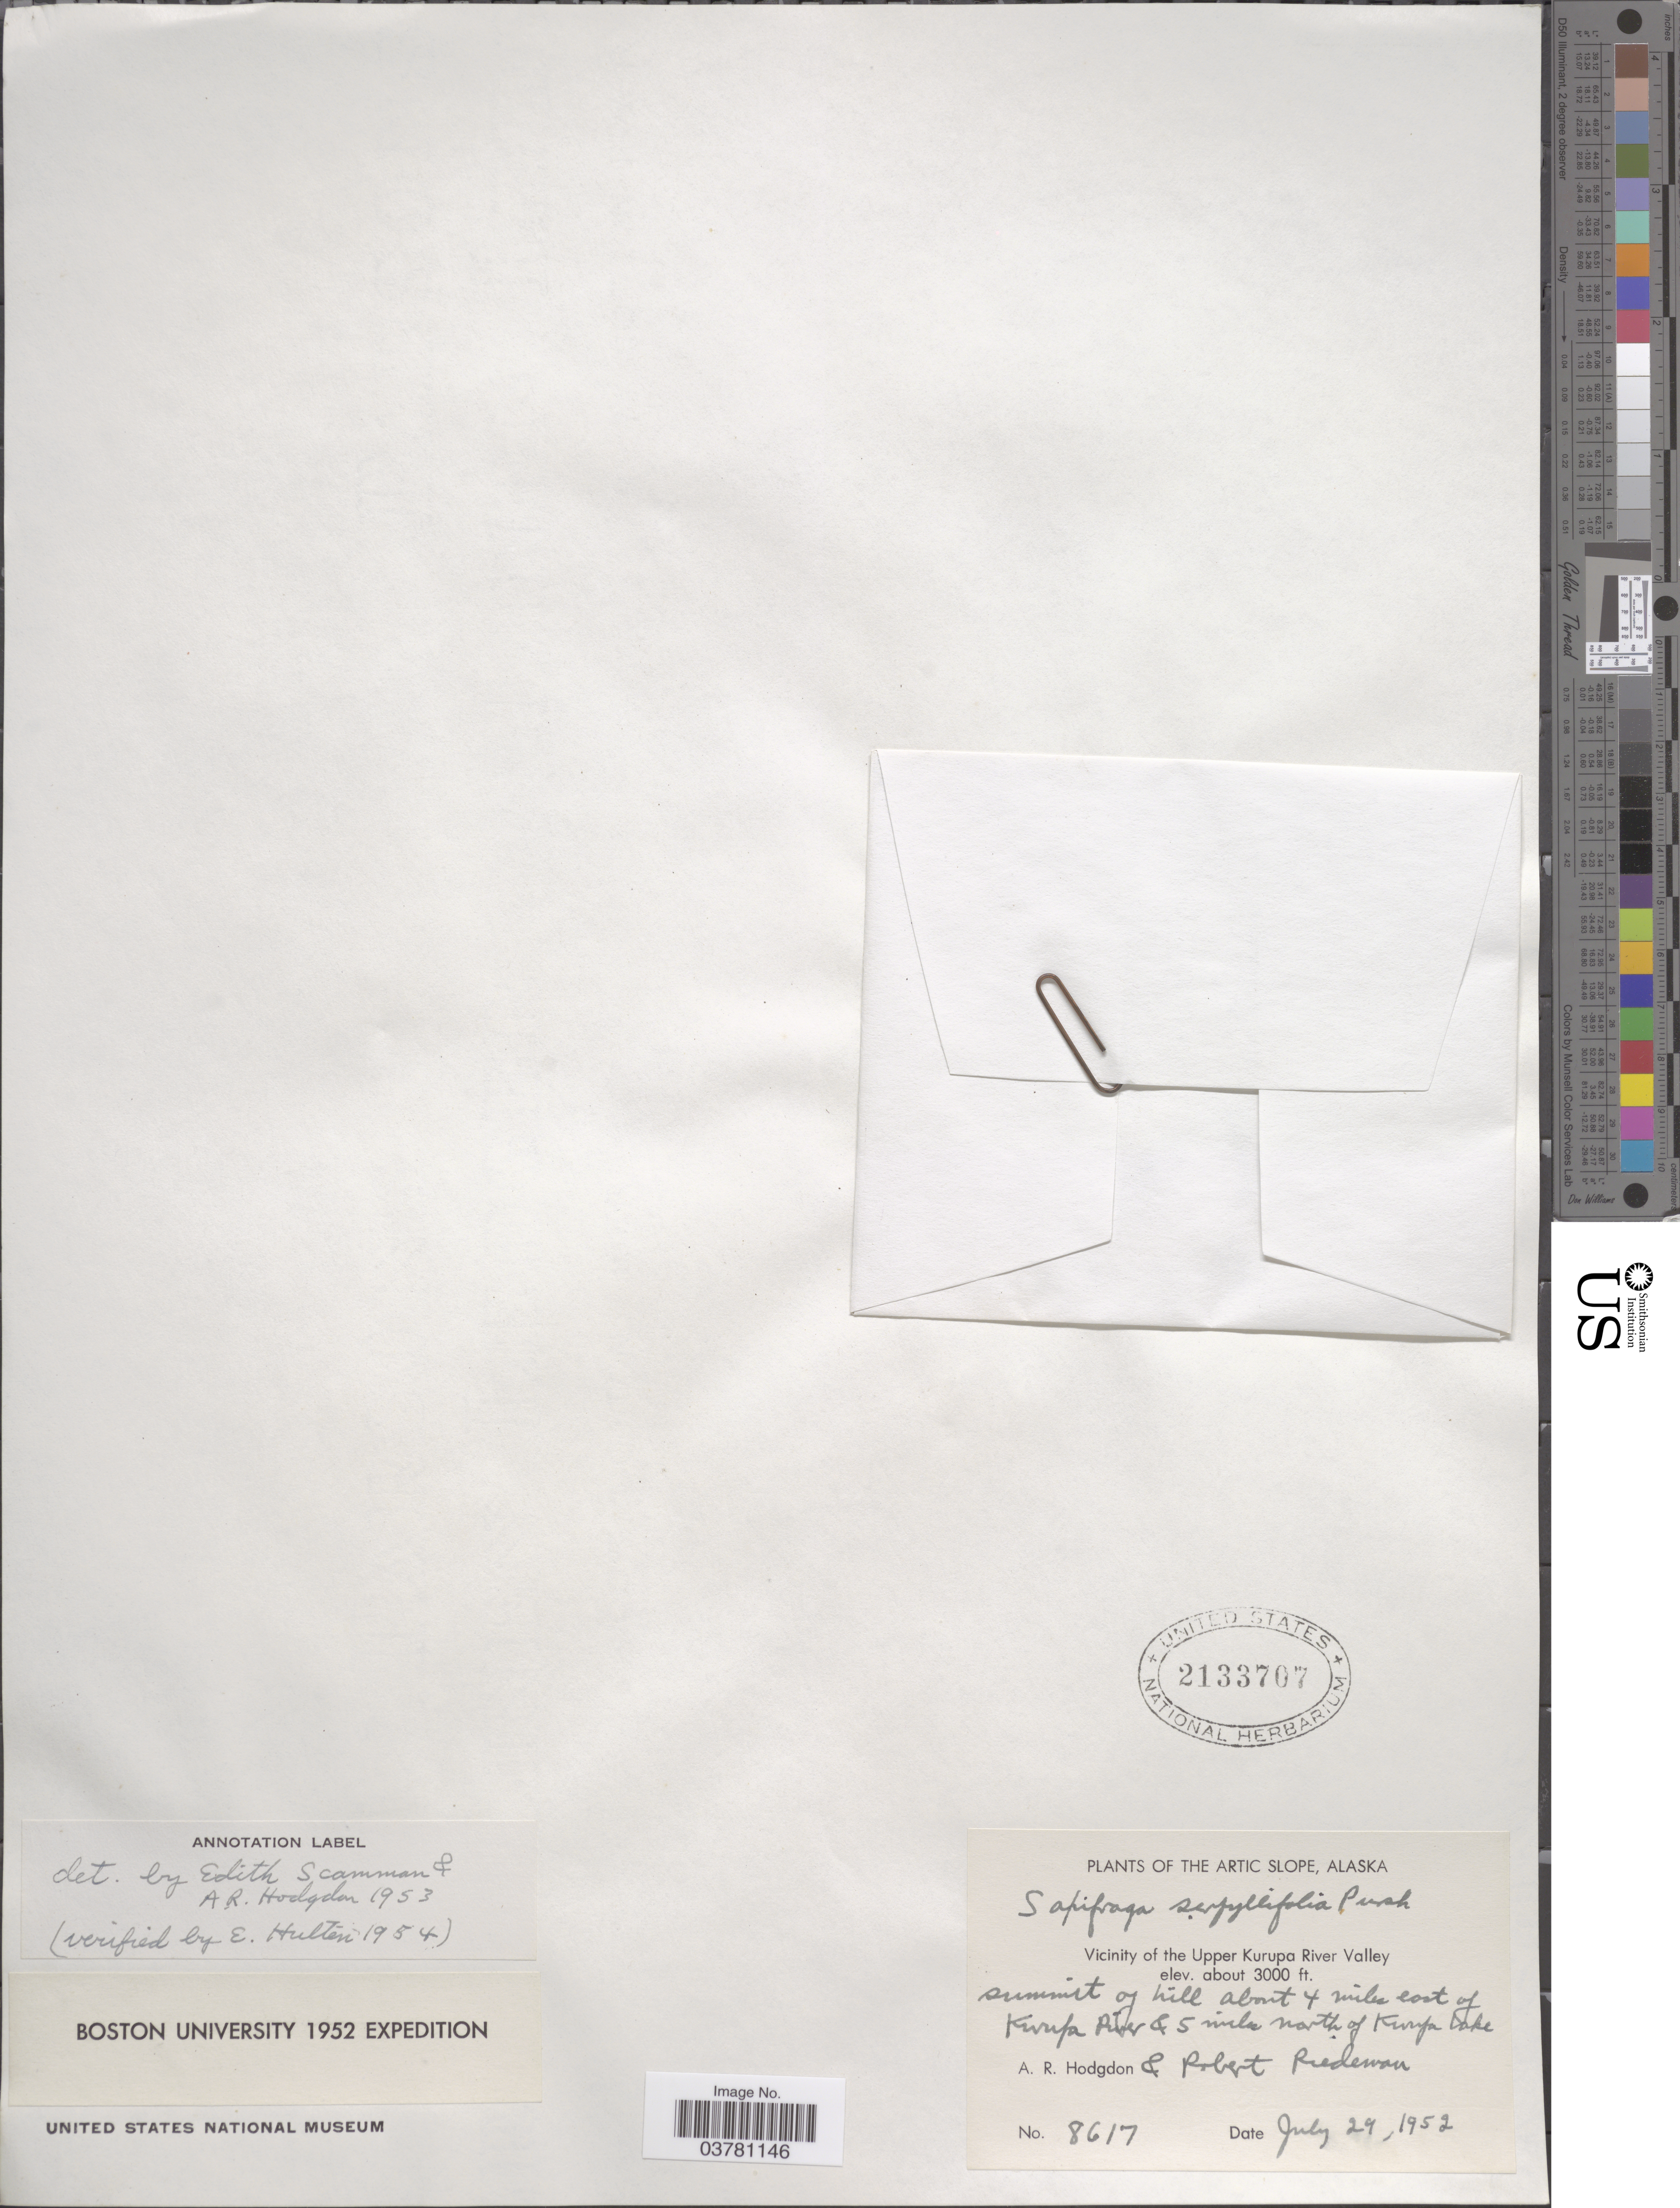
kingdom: Plantae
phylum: Tracheophyta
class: Magnoliopsida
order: Saxifragales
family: Saxifragaceae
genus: Saxifraga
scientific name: Saxifraga serpyllifolia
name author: Pursh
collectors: A. R. Hodgdon & R. Riedeman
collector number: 8617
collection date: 1952-07-24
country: United States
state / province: Alaska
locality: The Arctic Slope. Vicinity of the Upper Kurupa River Valley. Summit on hill about 4 miles east of Kurupa River & 5 miles north of Kurupa Lake.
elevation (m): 914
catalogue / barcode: US 2133707